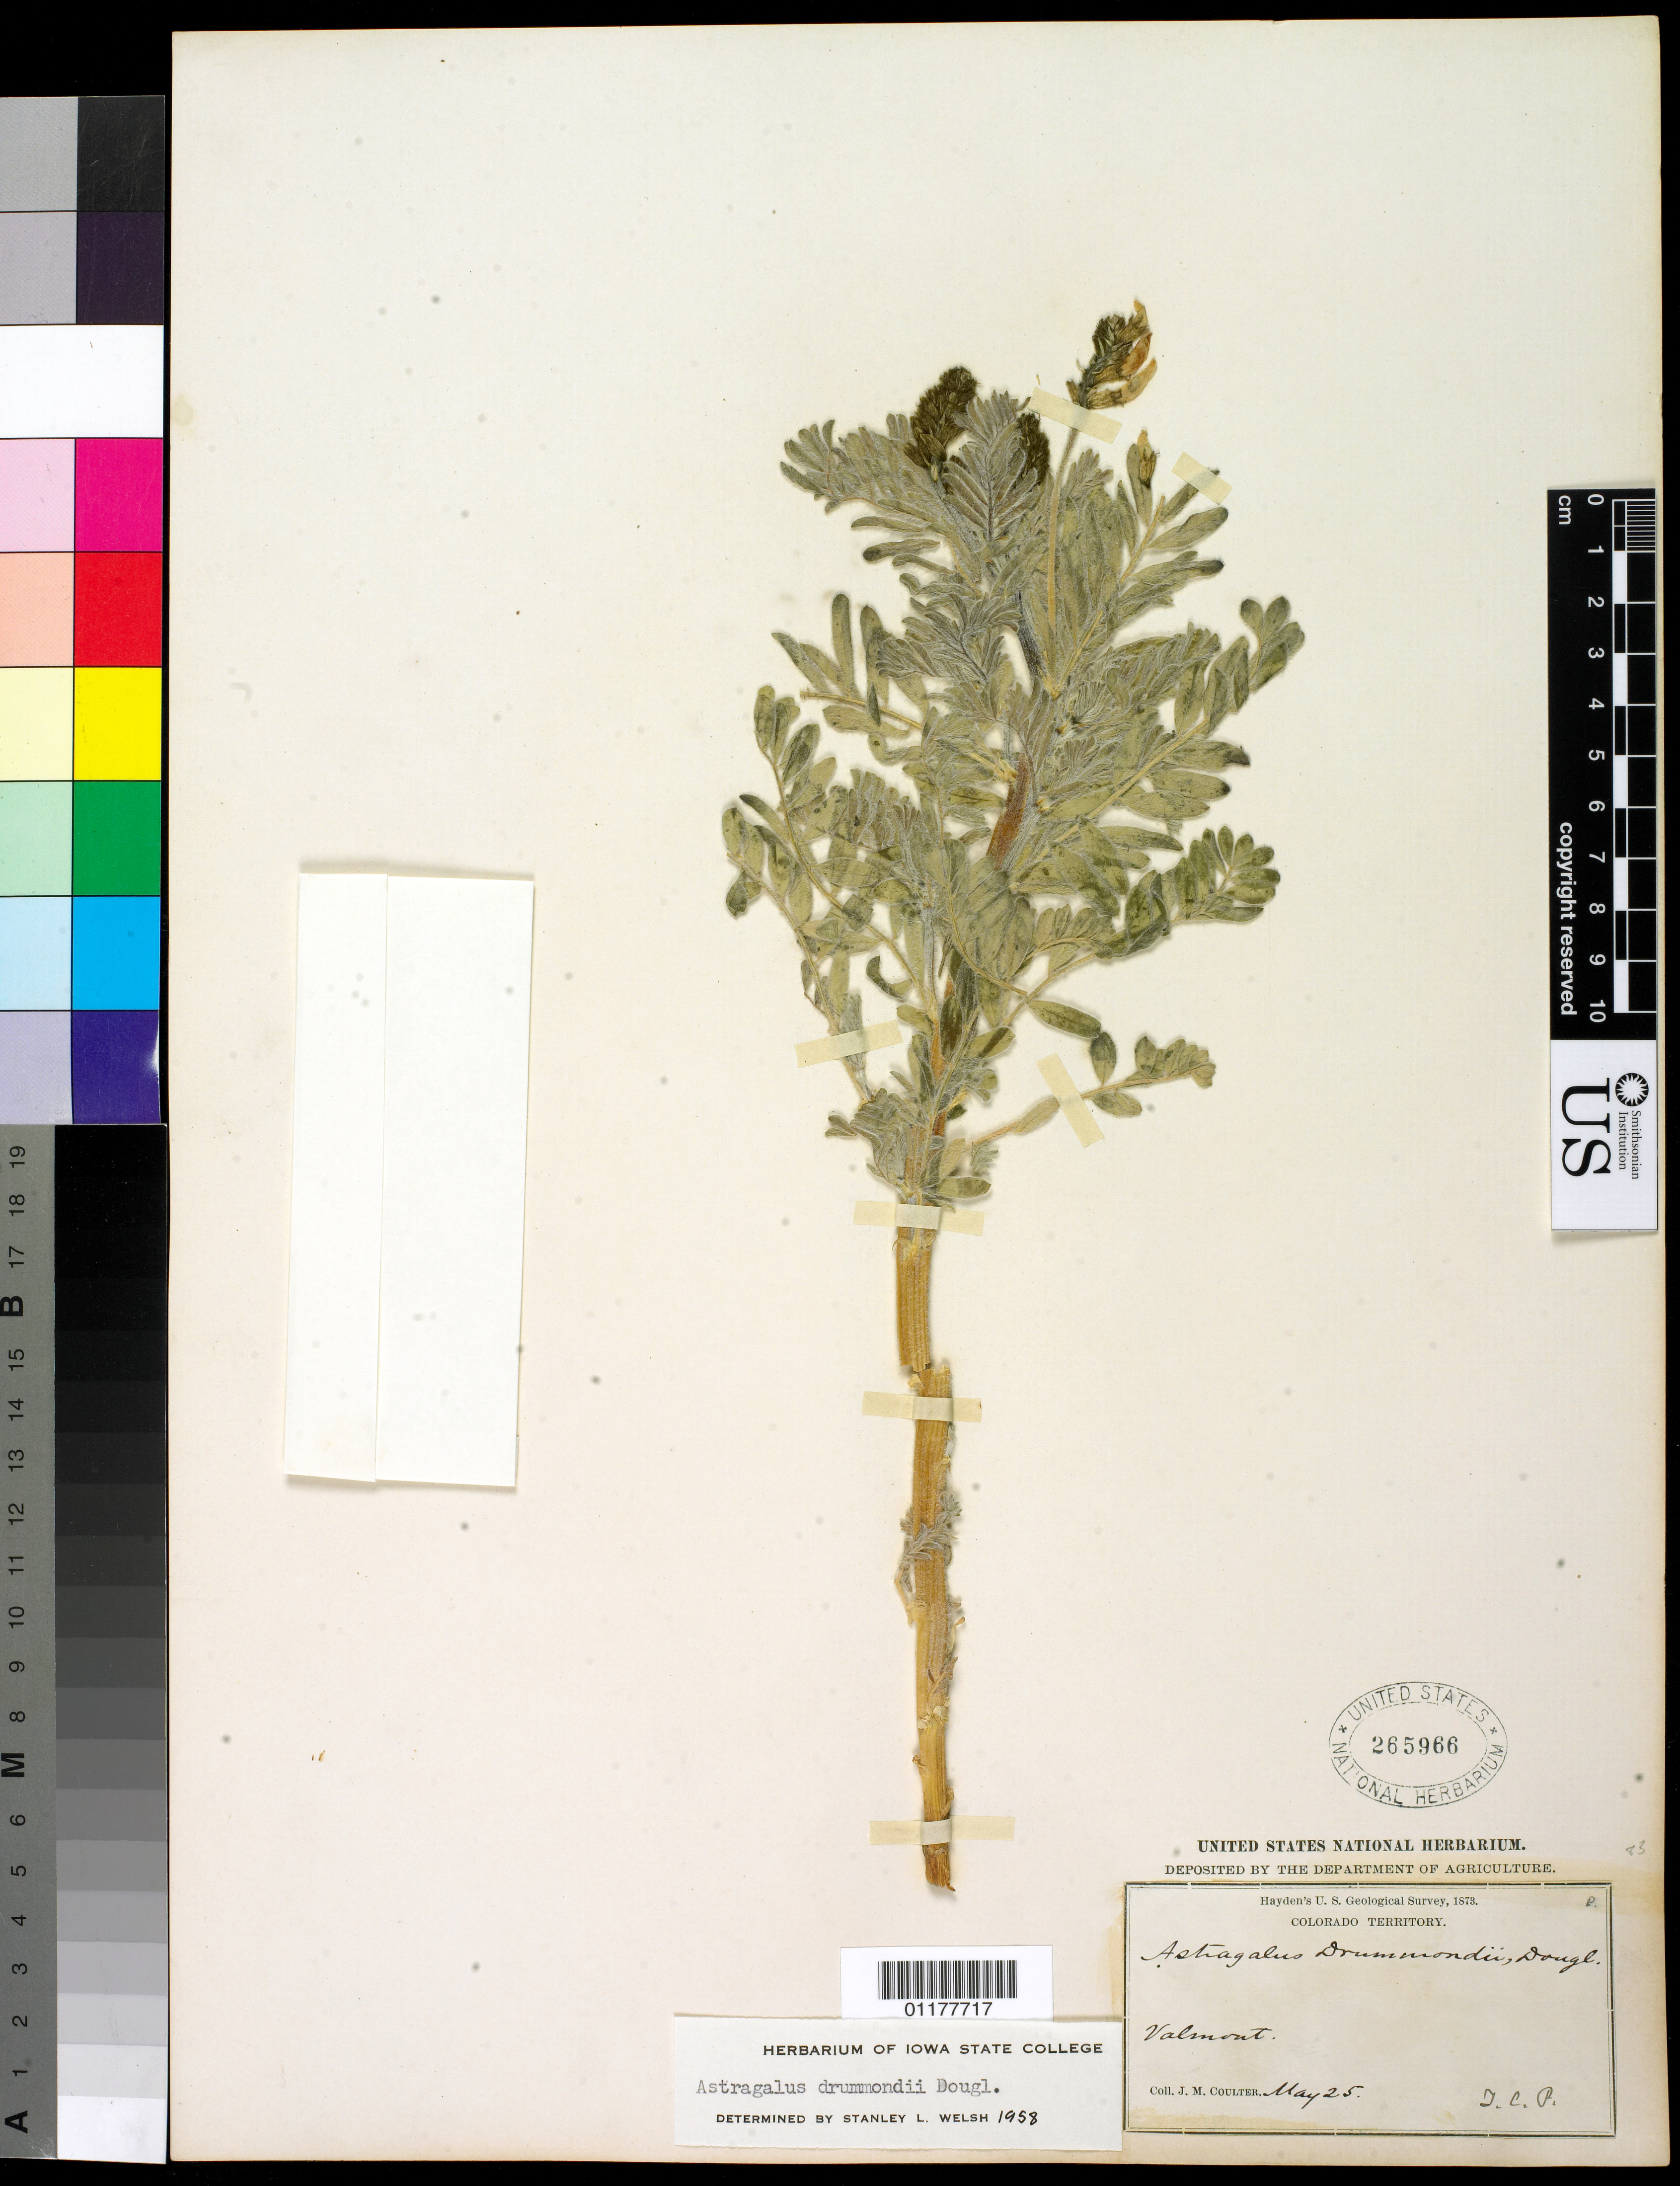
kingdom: Plantae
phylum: Tracheophyta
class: Magnoliopsida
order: Fabales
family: Fabaceae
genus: Astragalus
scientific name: Astragalus drummondii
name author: Hook.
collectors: J. M. Coulter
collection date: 1873-05-25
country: United States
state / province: Colorado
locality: Velmont.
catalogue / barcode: US 265966